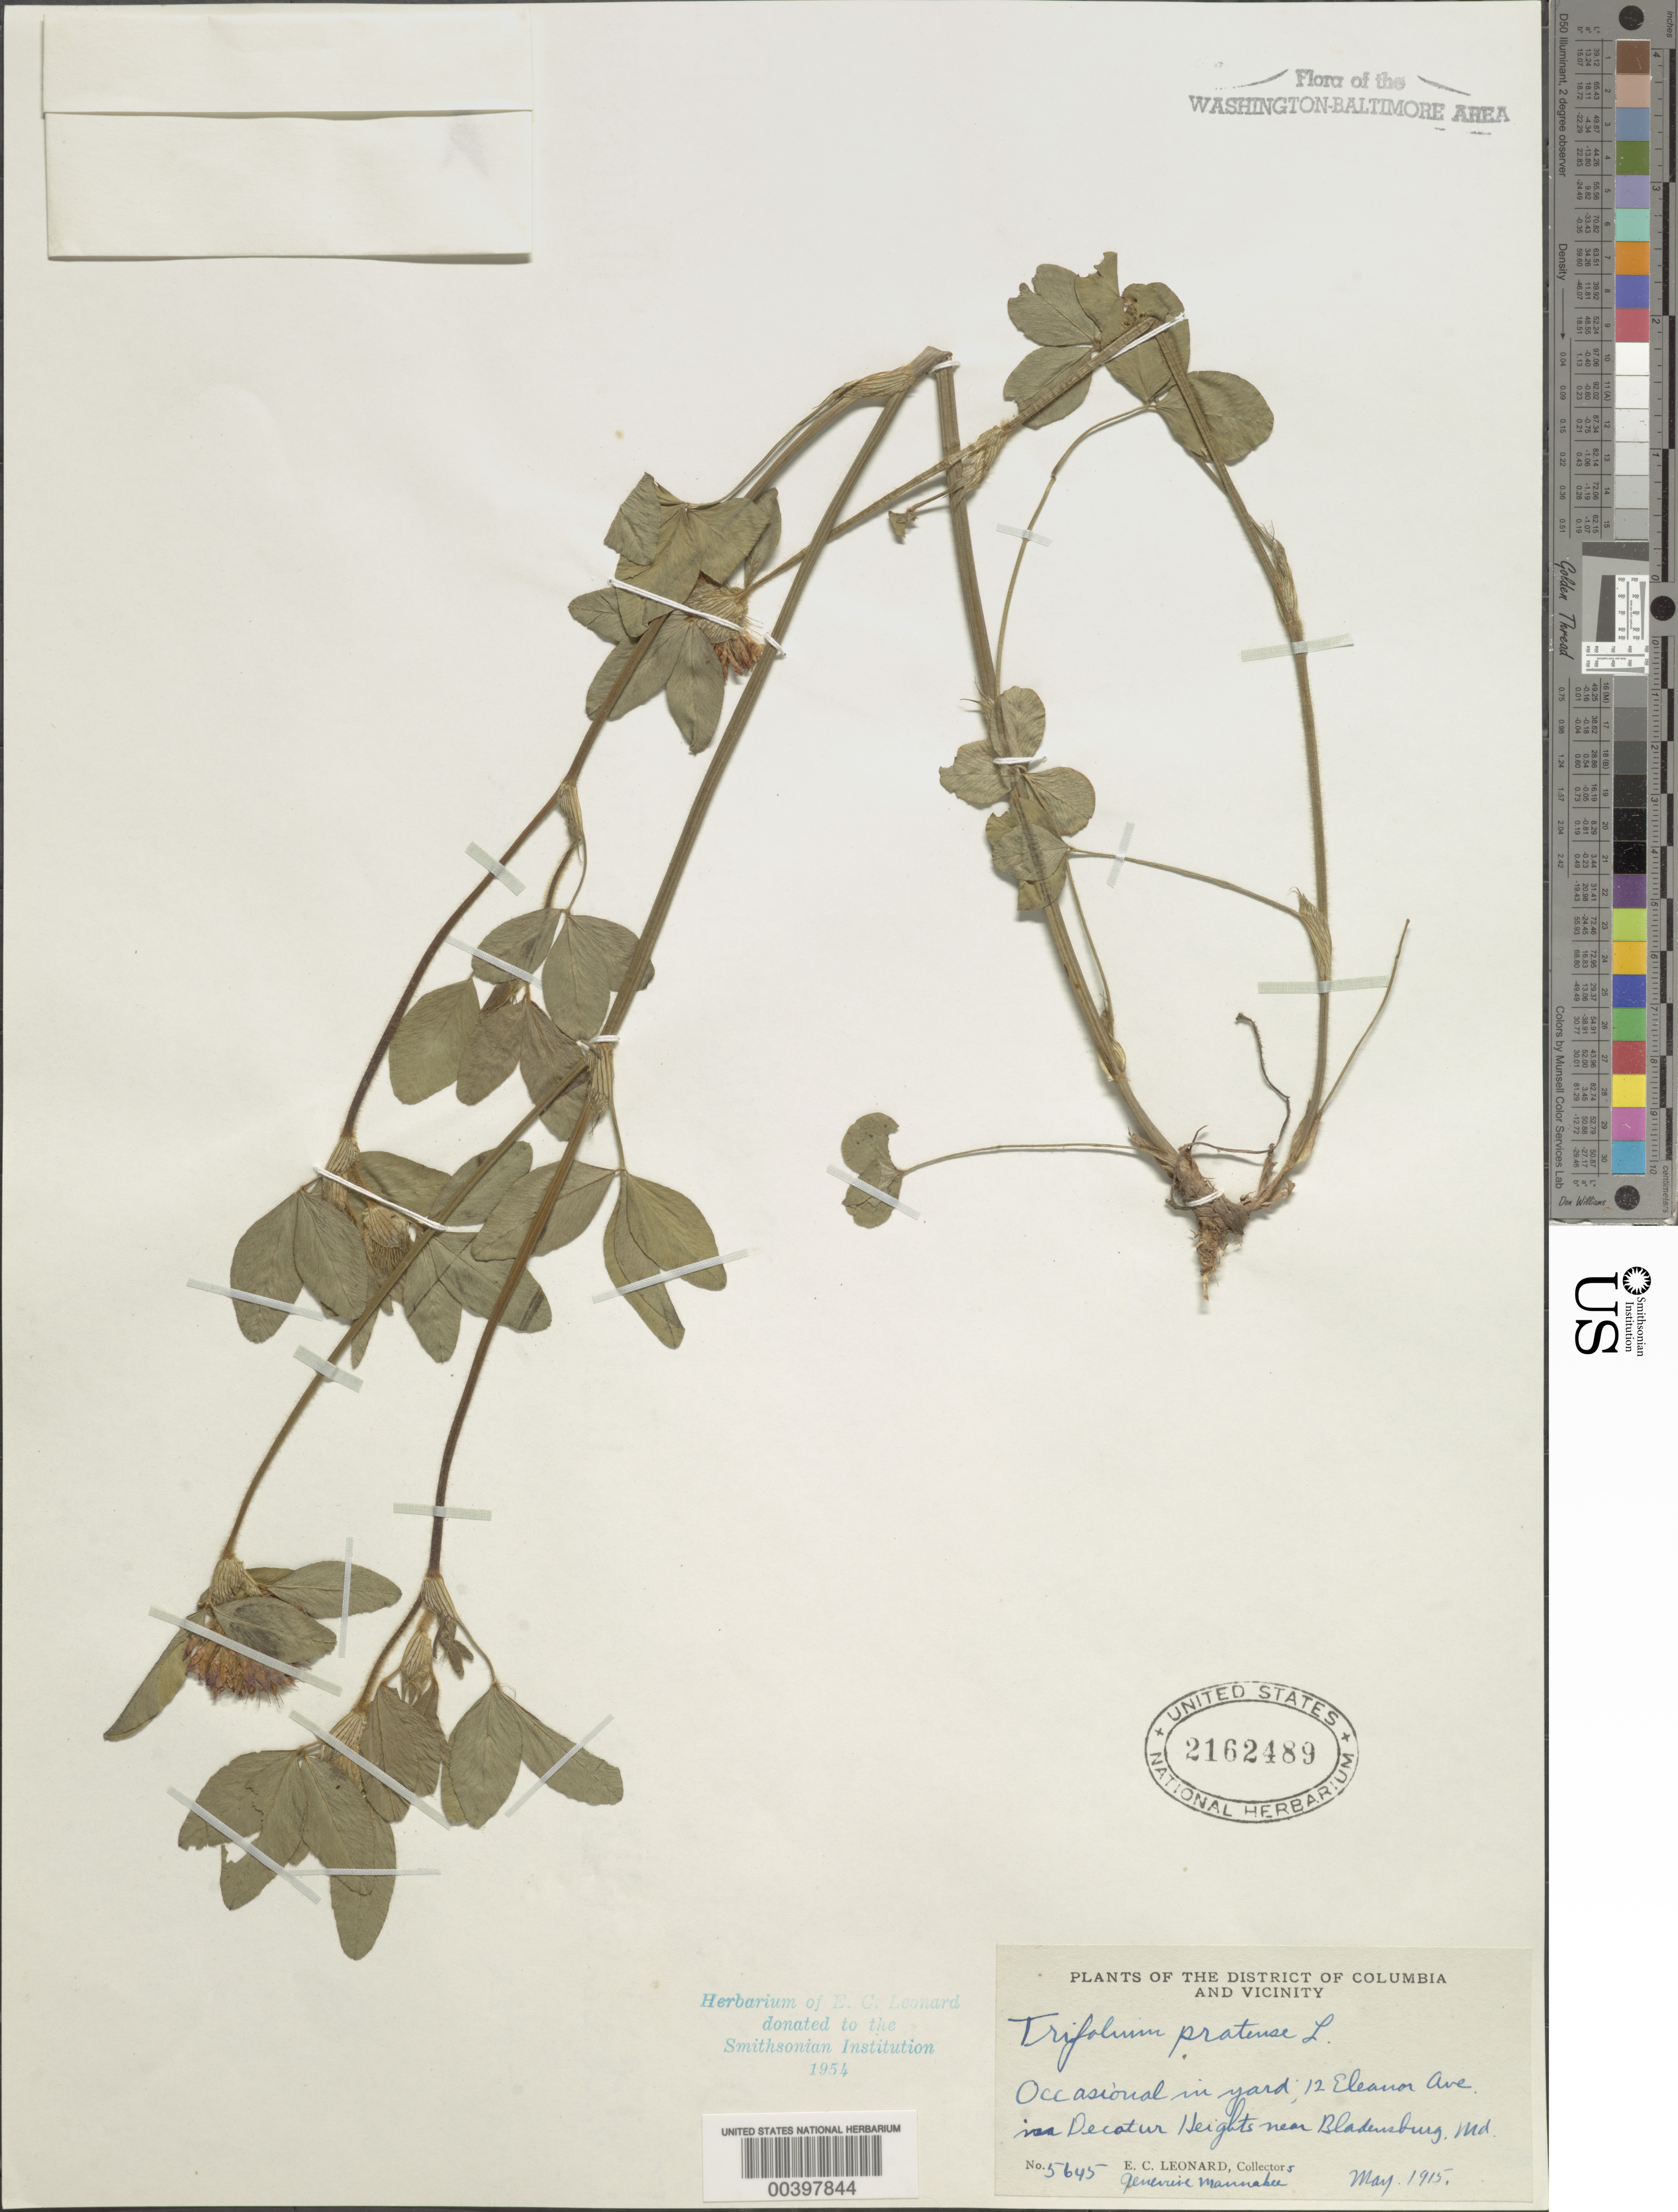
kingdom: Plantae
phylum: Tracheophyta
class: Magnoliopsida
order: Fabales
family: Fabaceae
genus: Trifolium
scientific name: Trifolium pratense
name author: L.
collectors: E. C. Leonard & G. Mannahee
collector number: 5645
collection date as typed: May 1915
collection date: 1915-05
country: United States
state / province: Maryland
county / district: Prince George's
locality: Decatur Heights, Bladensburg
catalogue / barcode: US 2162489